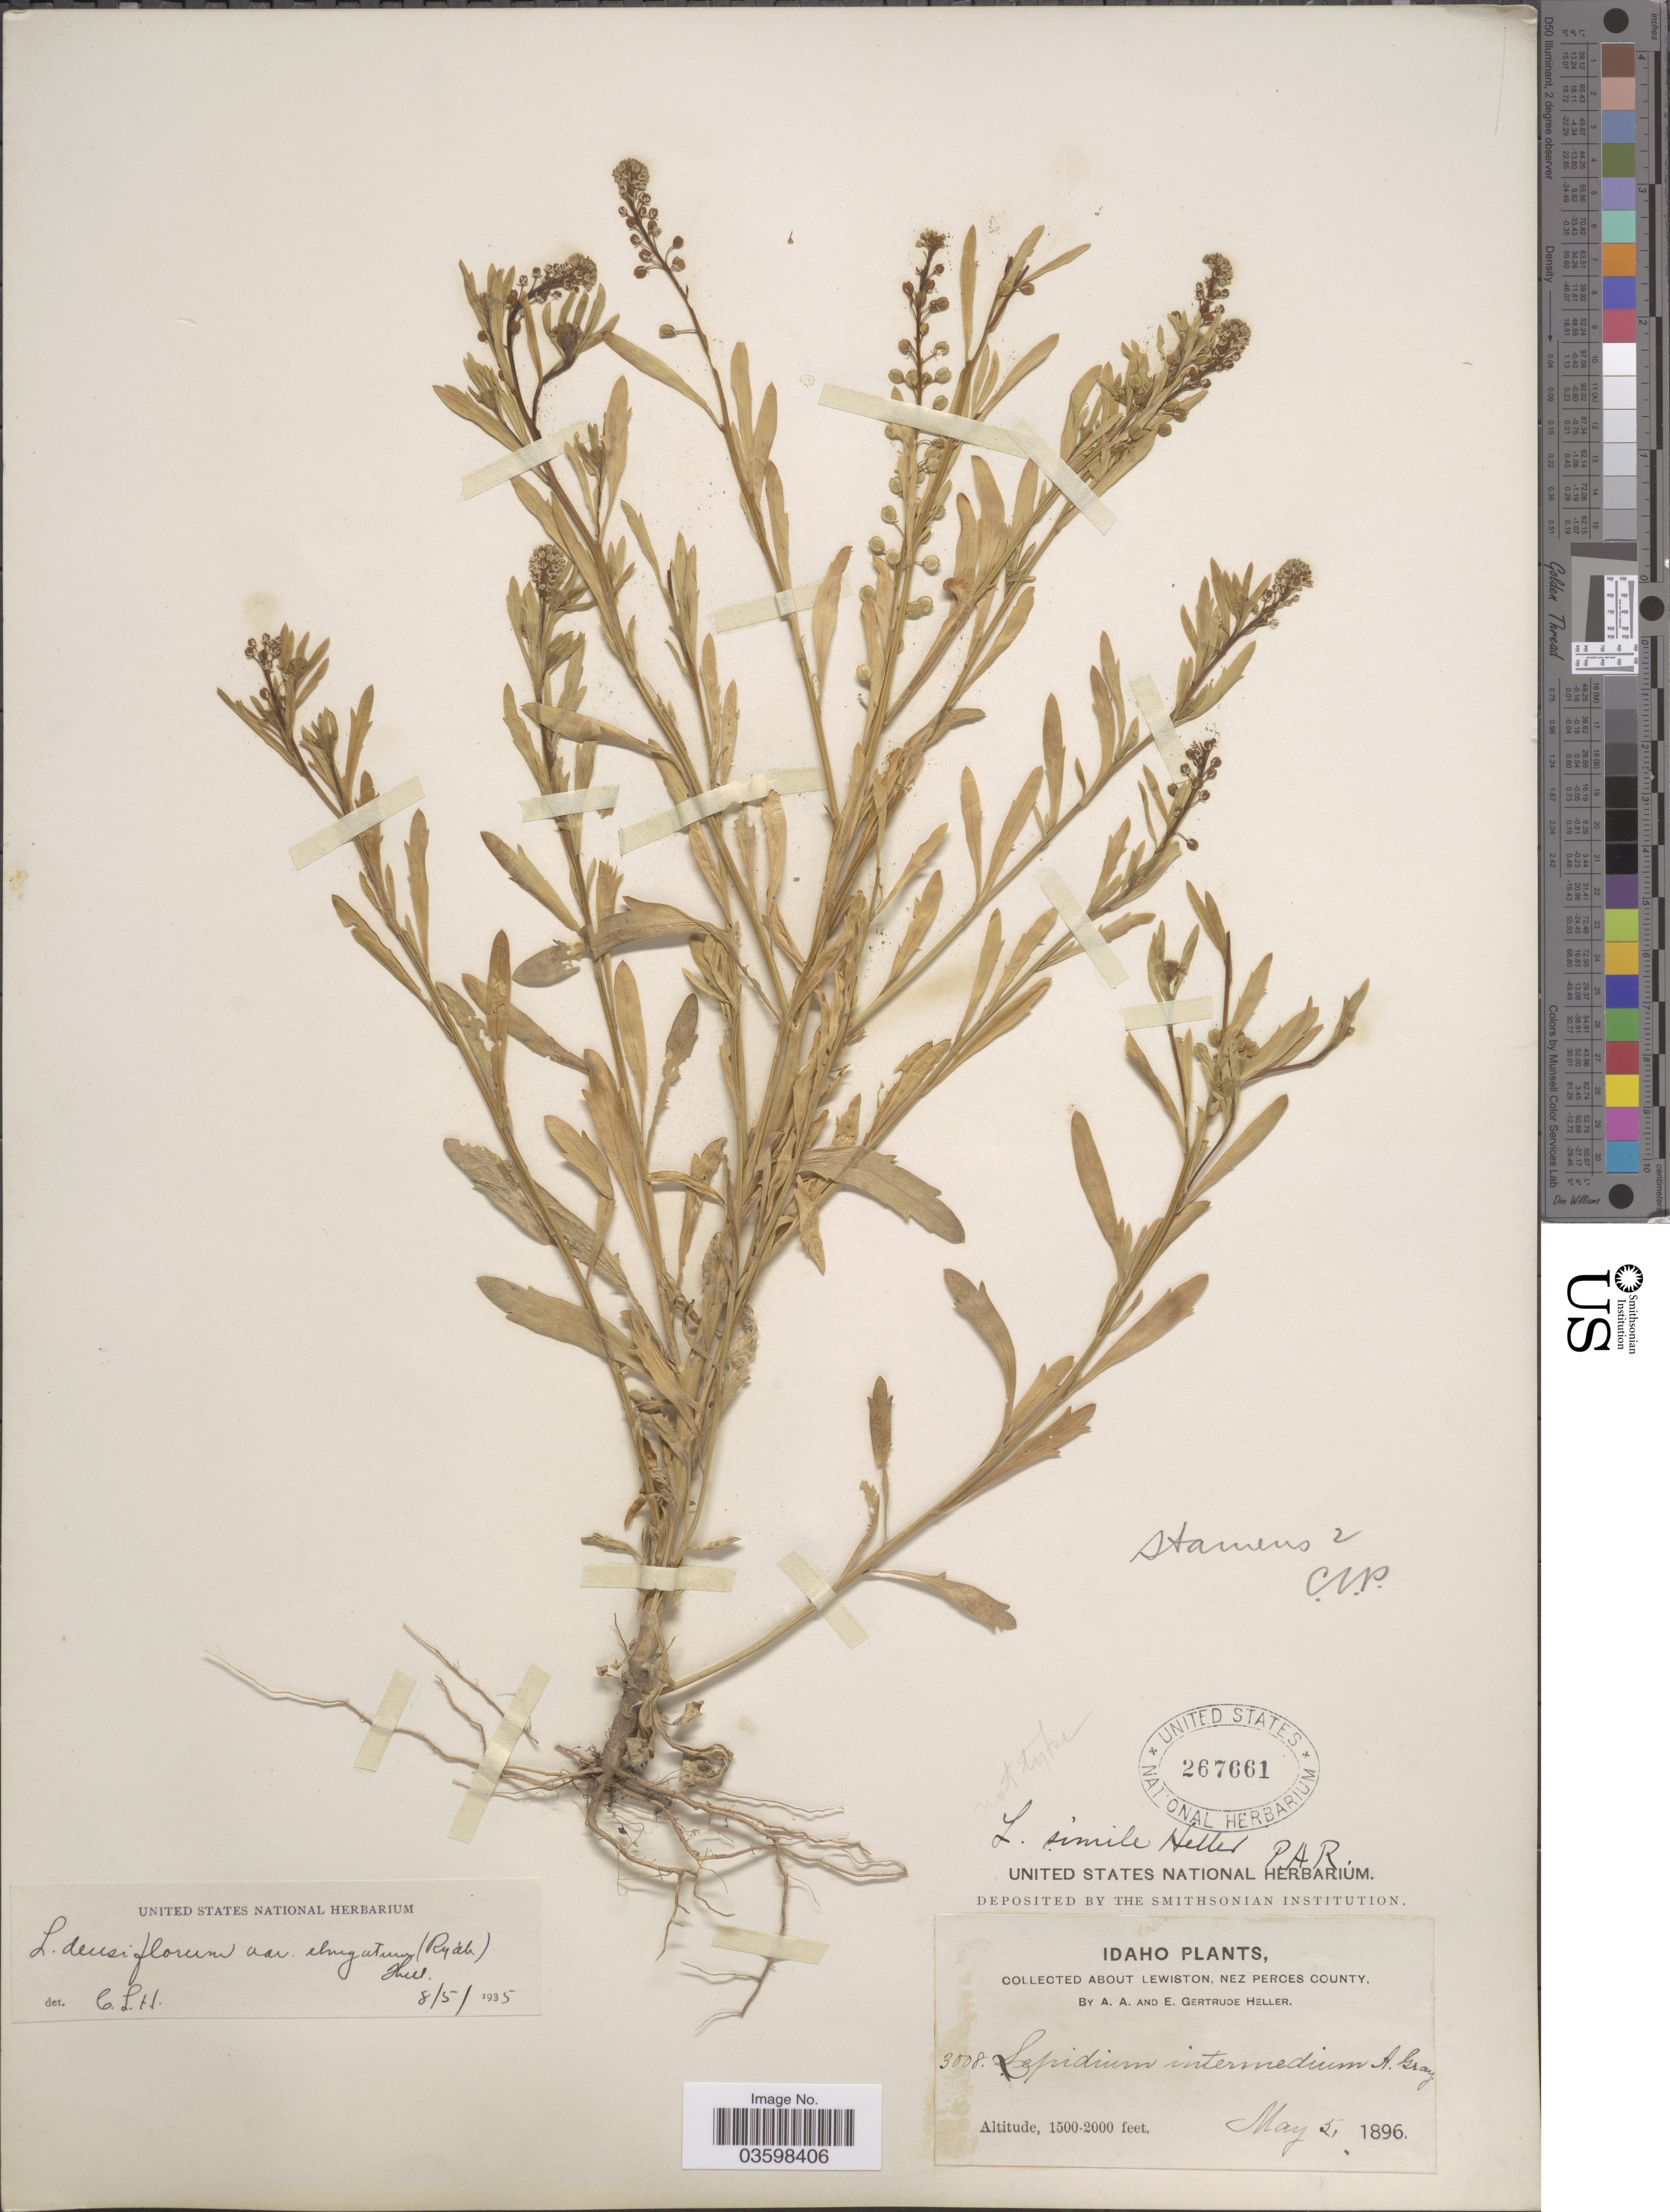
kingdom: Plantae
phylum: Tracheophyta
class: Magnoliopsida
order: Brassicales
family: Brassicaceae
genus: Lepidium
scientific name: Lepidium densiflorum var. elongatum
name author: (Rydb.) Thell.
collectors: A. A. Heller & E. Gertrude Heller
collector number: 3008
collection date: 1896-05-05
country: United States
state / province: Idaho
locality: About Lewiston, Nez Perces County.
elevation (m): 457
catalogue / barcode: US 267661